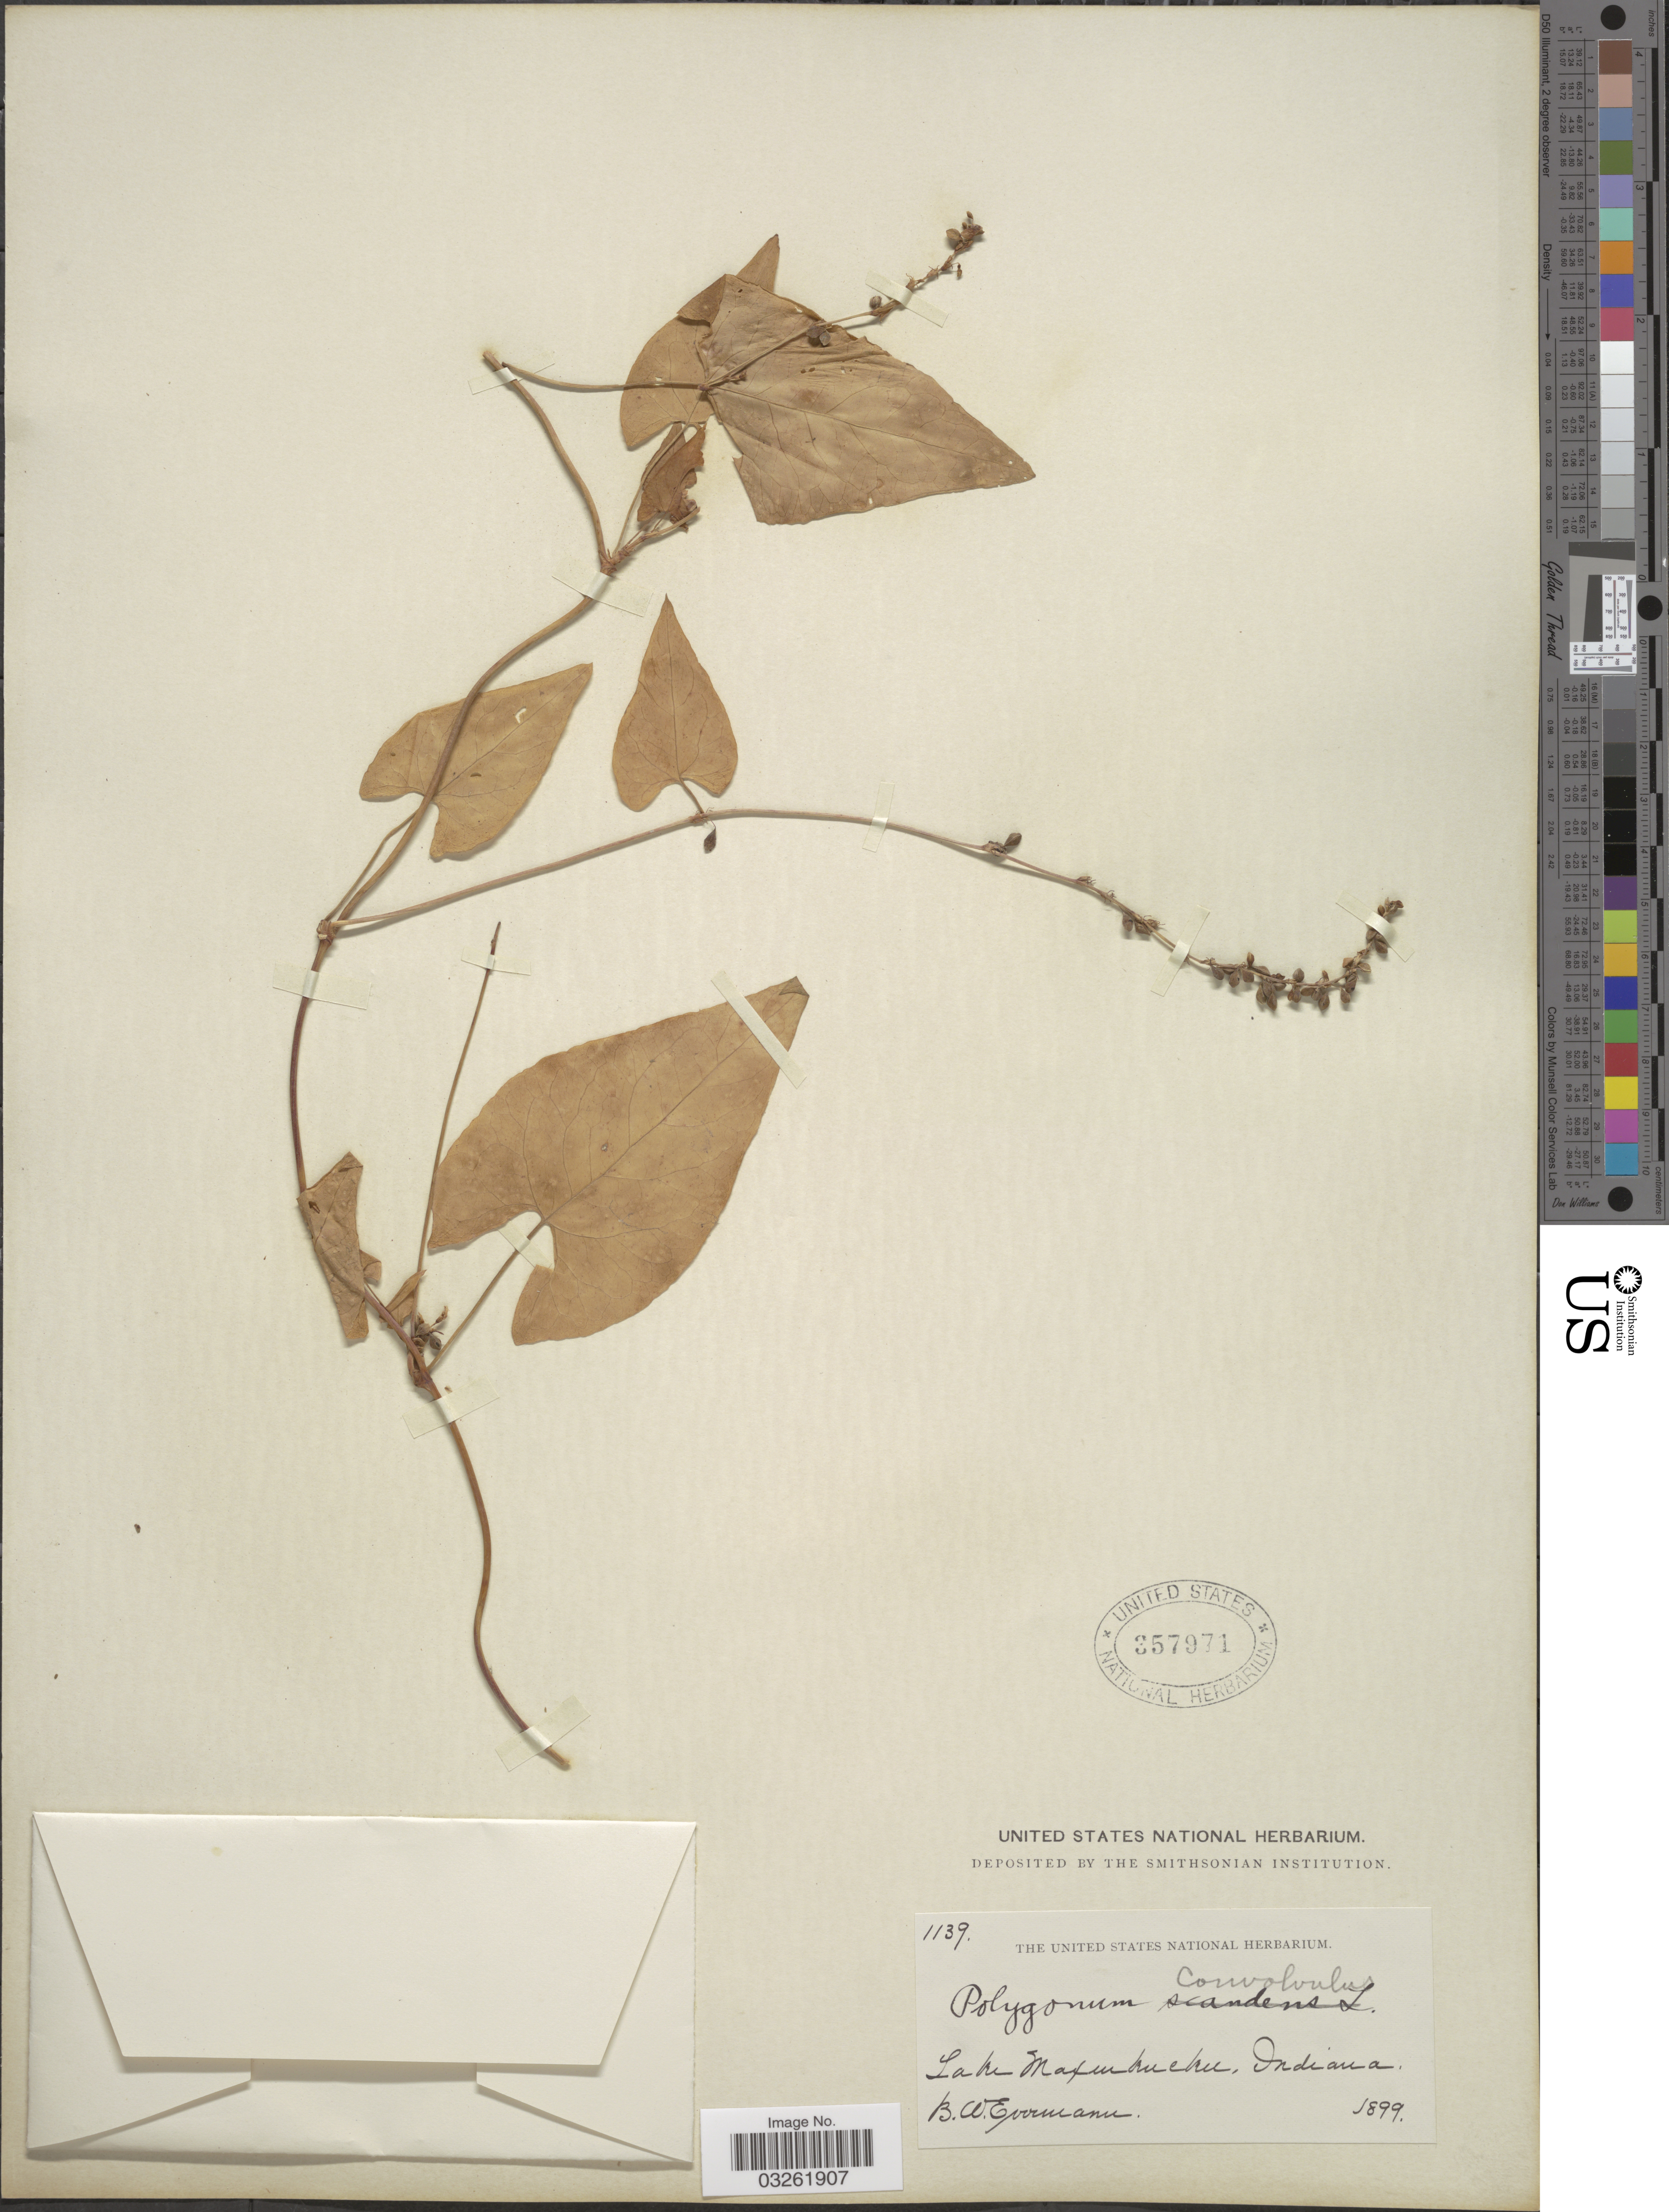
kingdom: Plantae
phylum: Tracheophyta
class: Magnoliopsida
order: Caryophyllales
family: Polygonaceae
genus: Fallopia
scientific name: Fallopia convolvulus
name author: (L.) Á. Löve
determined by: Strong, M. T., (US), Smithsonian Institution - National Museum of Natural History (UNITED STATES)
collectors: B. W. Evermann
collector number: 1139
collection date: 1899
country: United States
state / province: Indiana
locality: Lake Maxinkuckee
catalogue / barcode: US 357971